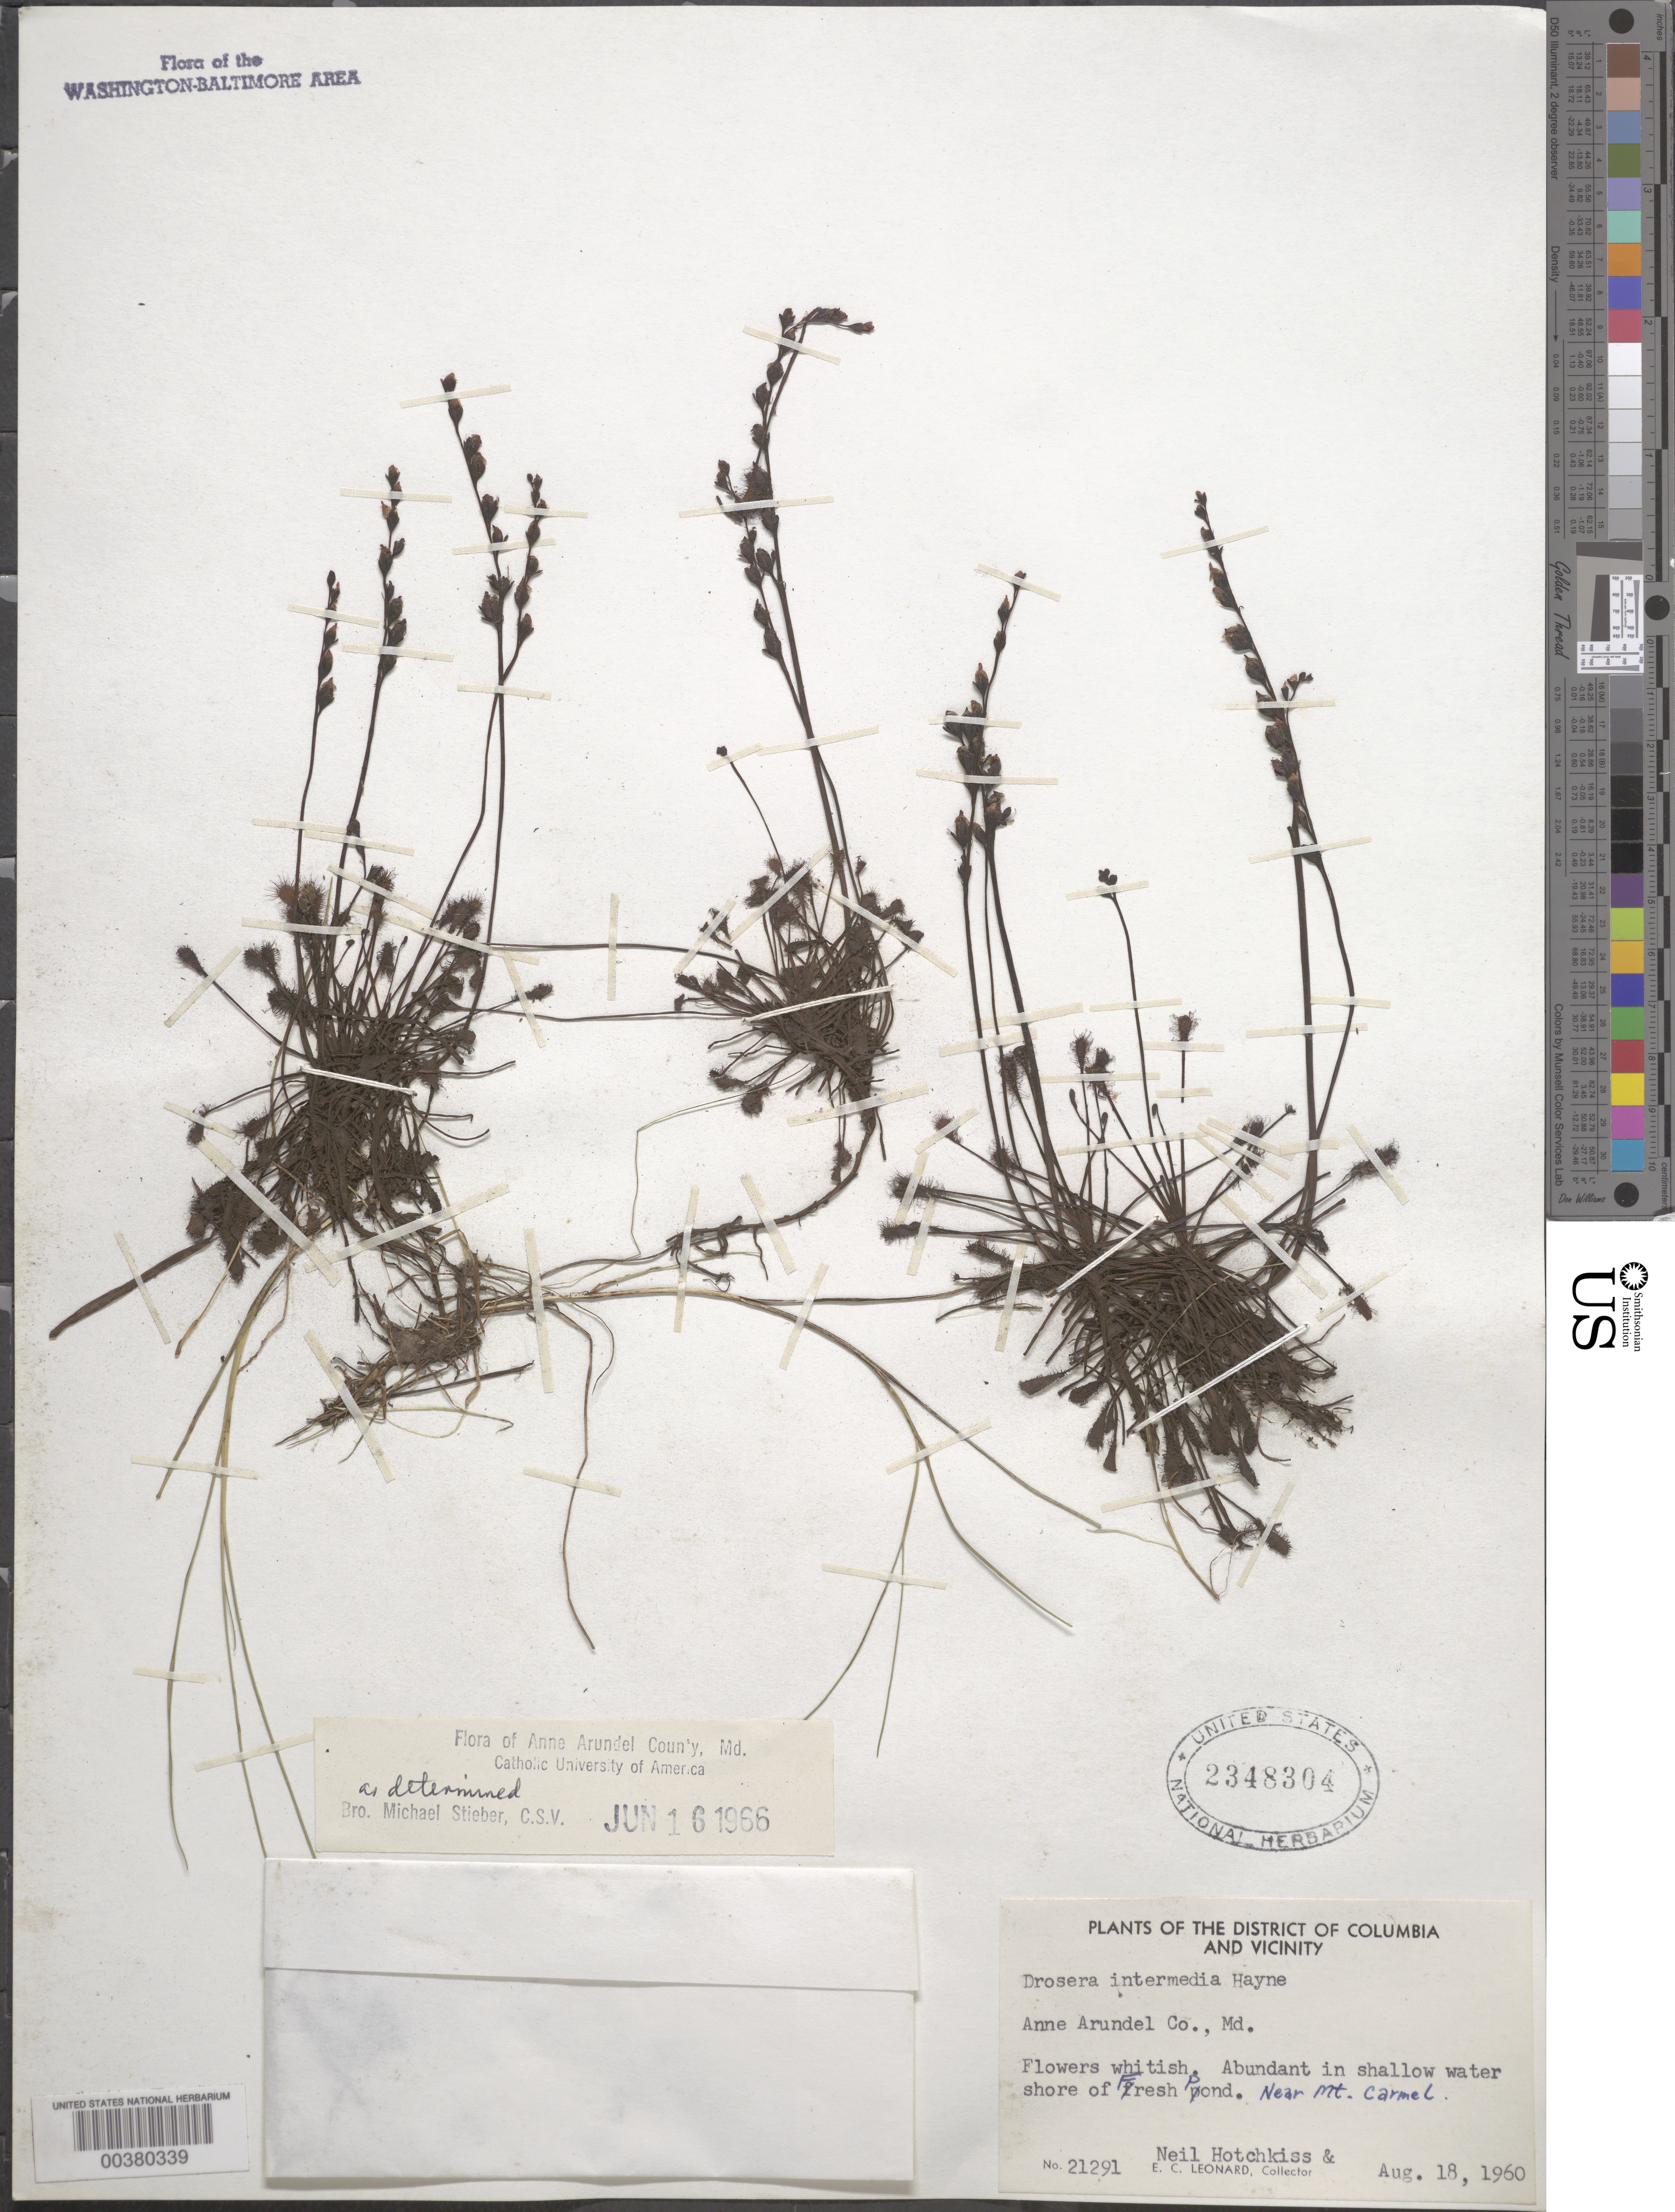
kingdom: Plantae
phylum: Tracheophyta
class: Magnoliopsida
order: Caryophyllales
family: Droseraceae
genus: Drosera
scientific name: Drosera intermedia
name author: Hayne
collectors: N. Hotchkiss & E. C. Leonard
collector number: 21291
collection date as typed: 18 Aug 1960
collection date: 1960-08-18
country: United States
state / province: Maryland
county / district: Anne Arundel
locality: Fresh Pond, Mount Carmel vicinity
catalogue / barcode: US 2348304